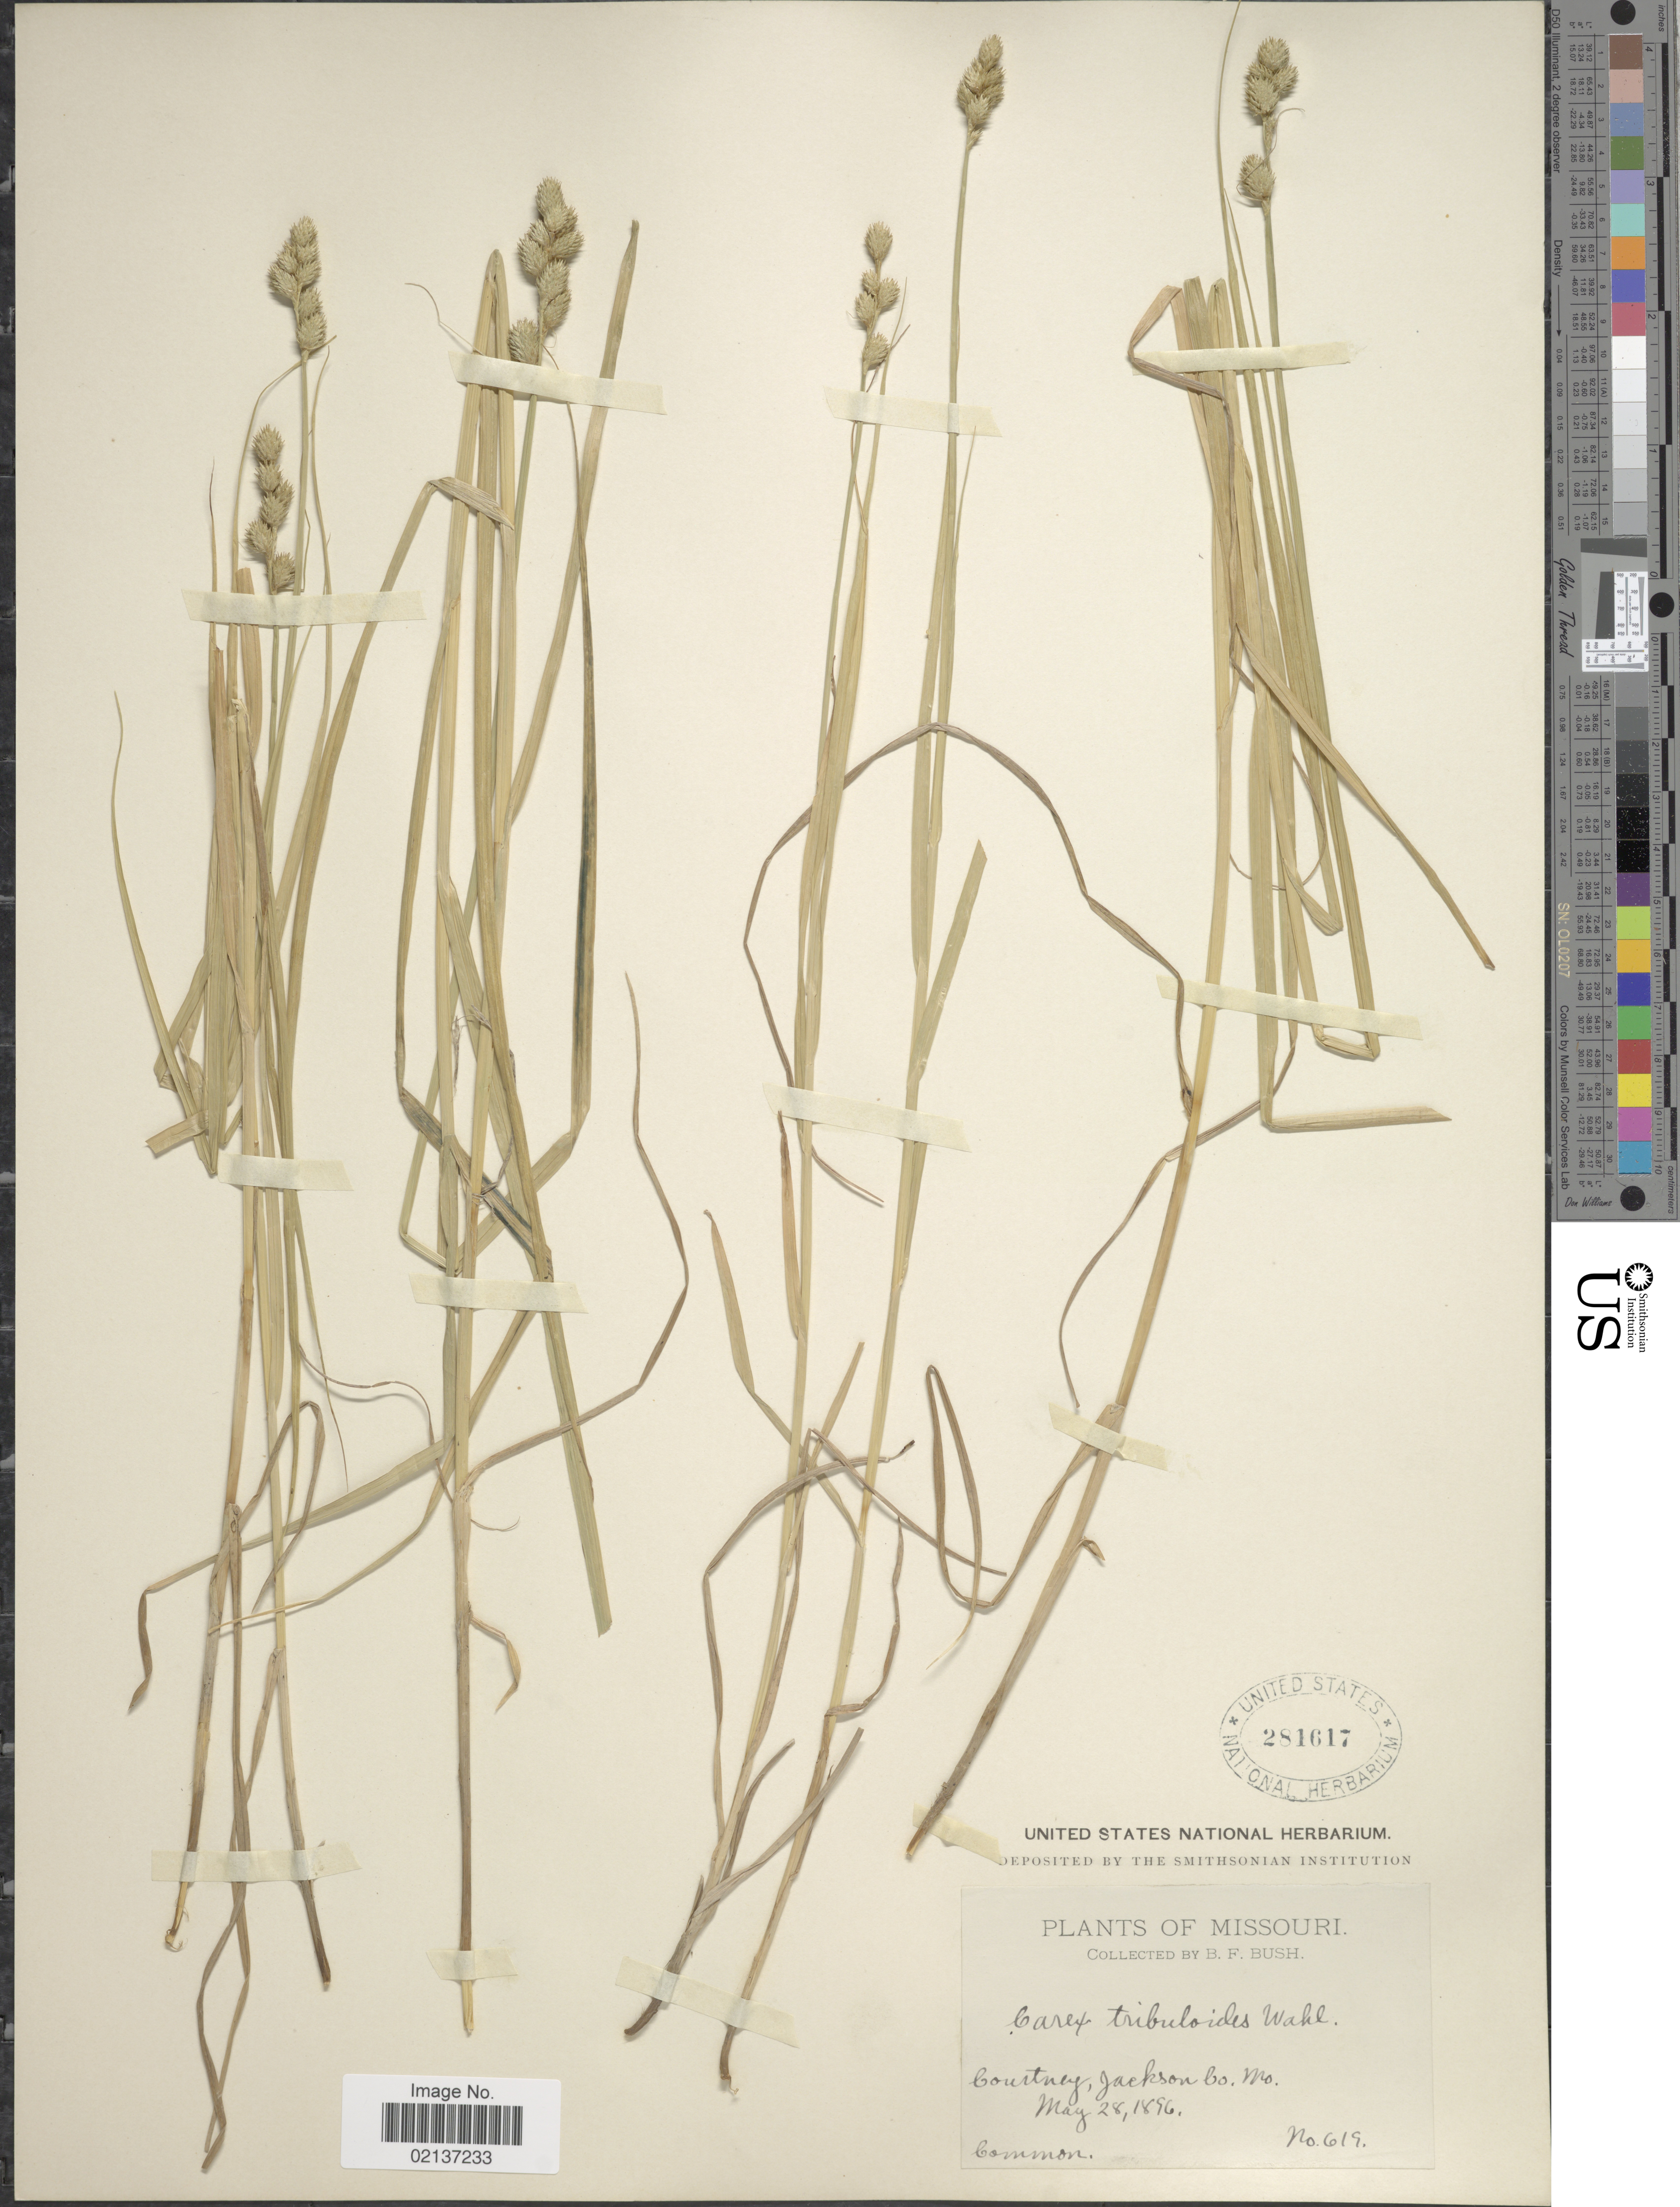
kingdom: Plantae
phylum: Tracheophyta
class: Liliopsida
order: Poales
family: Cyperaceae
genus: Carex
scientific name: Carex tribuloides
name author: Wahlenb.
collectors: B. F. Bush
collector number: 619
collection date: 1896-05-28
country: United States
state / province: Missouri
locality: Courtney, Jackson Co.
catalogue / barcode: US 281617